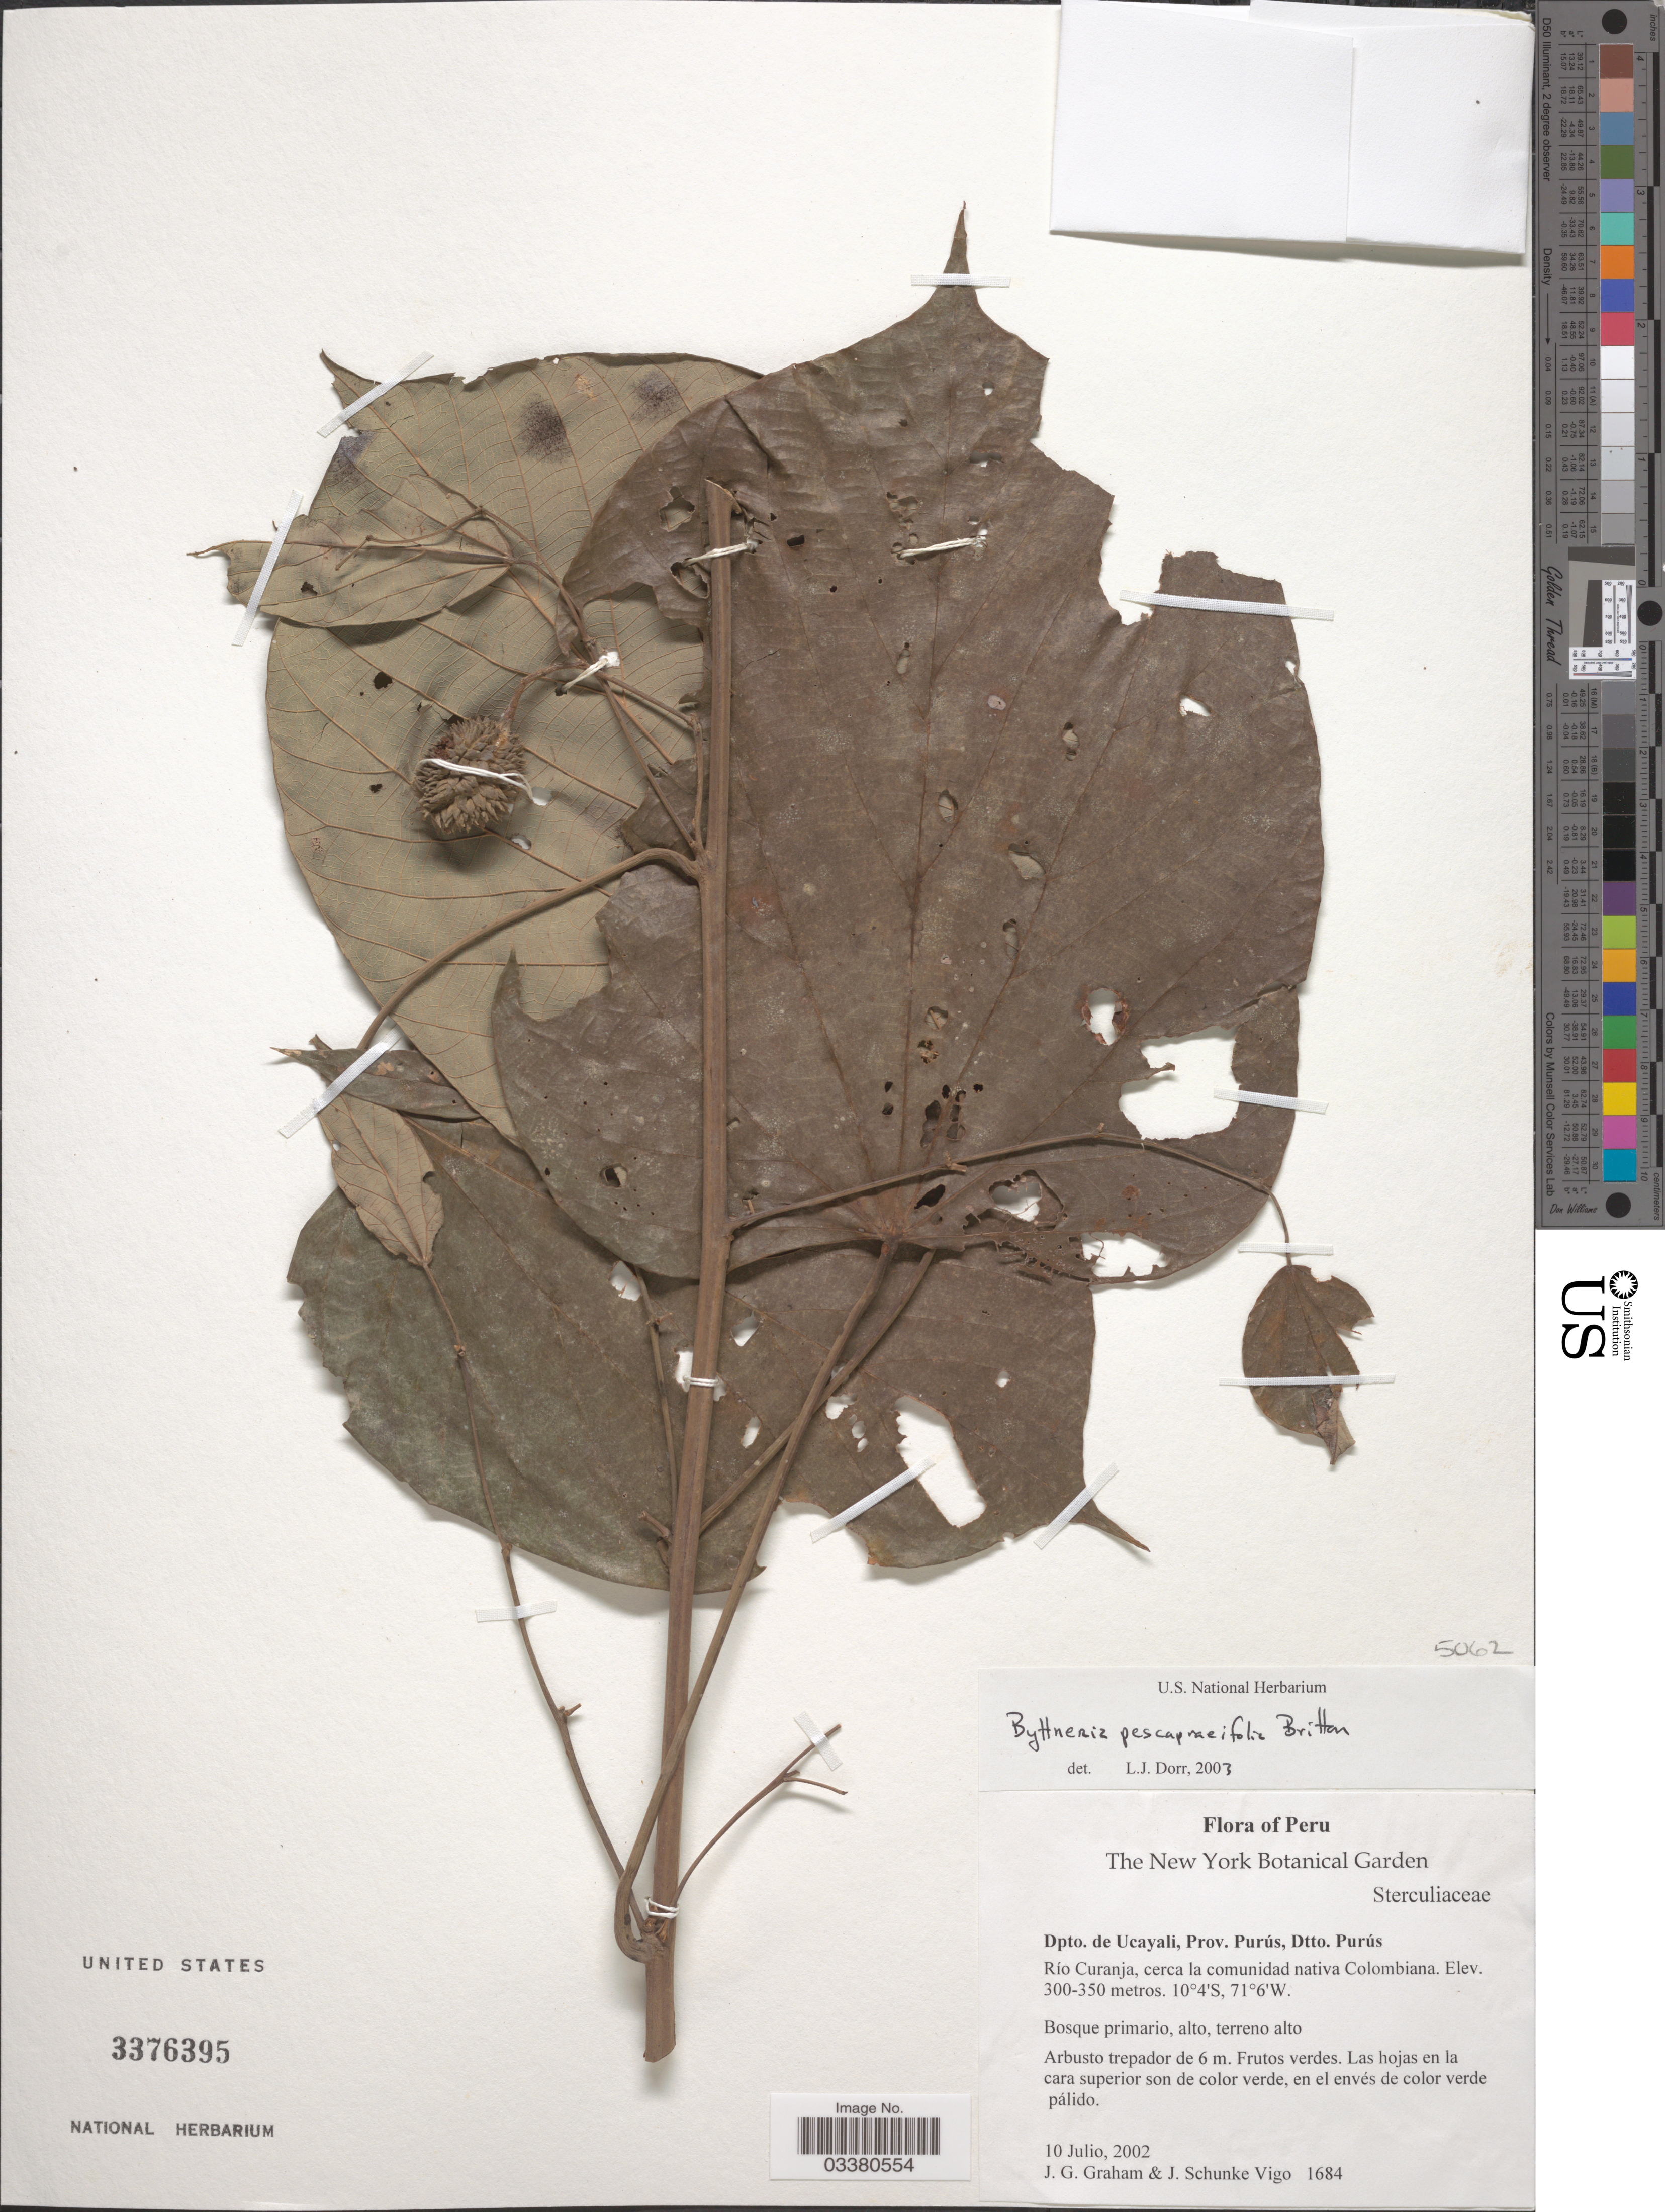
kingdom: Plantae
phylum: Tracheophyta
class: Magnoliopsida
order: Malvales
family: Malvaceae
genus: Byttneria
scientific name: Byttneria pescapriifolia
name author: Britton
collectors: J. Graham & J. Schunke Vigo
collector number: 1684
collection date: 2002-07-10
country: Peru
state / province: Ucayali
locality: Dpto. de Ucayali, Prov. Purús, Dtto. Purús. Río Curanja, cerca la comunidad nativa Colombiana.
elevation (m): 300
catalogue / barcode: US 3376395